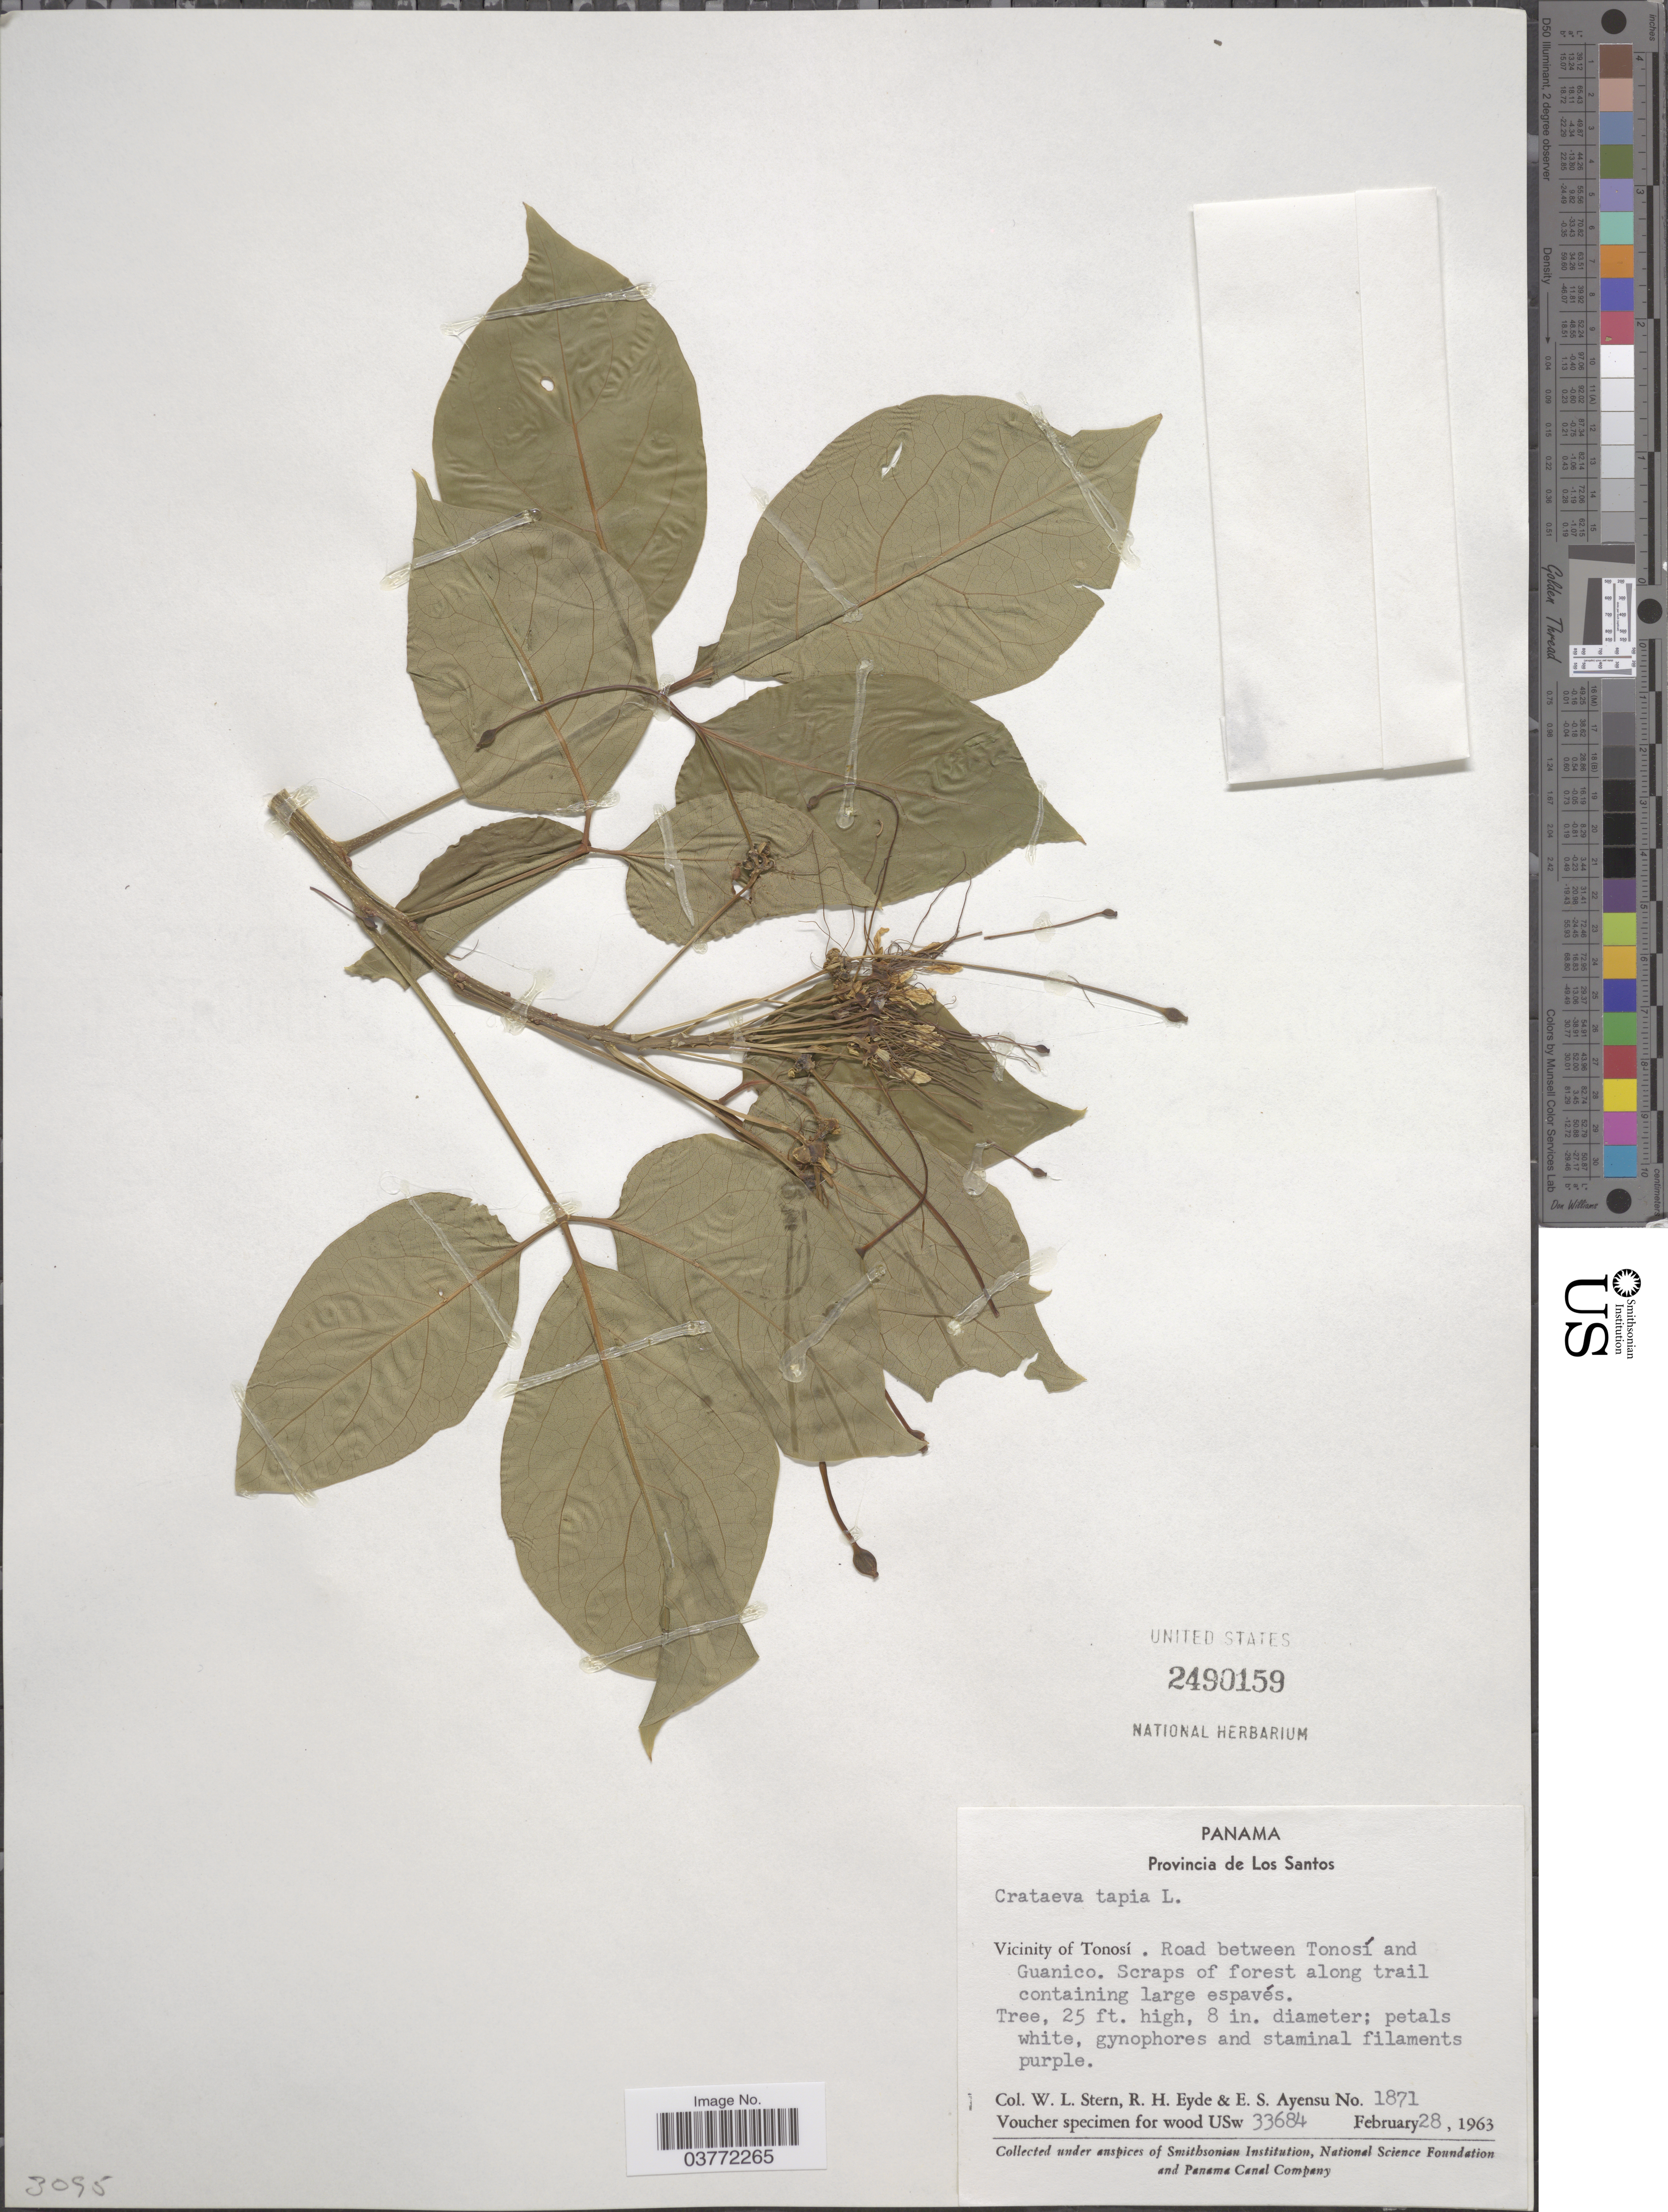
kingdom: Plantae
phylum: Tracheophyta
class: Magnoliopsida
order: Brassicales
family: Capparaceae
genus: Crateva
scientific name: Crateva tapia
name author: L.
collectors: W. L. Stern, R. H. Eyde & E. S. Ayensu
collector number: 1871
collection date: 1963-02-28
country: Panama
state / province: Los Santos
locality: Vicinity of Tonosí. Road between Tonosí and Guanico.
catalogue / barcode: US 2490159